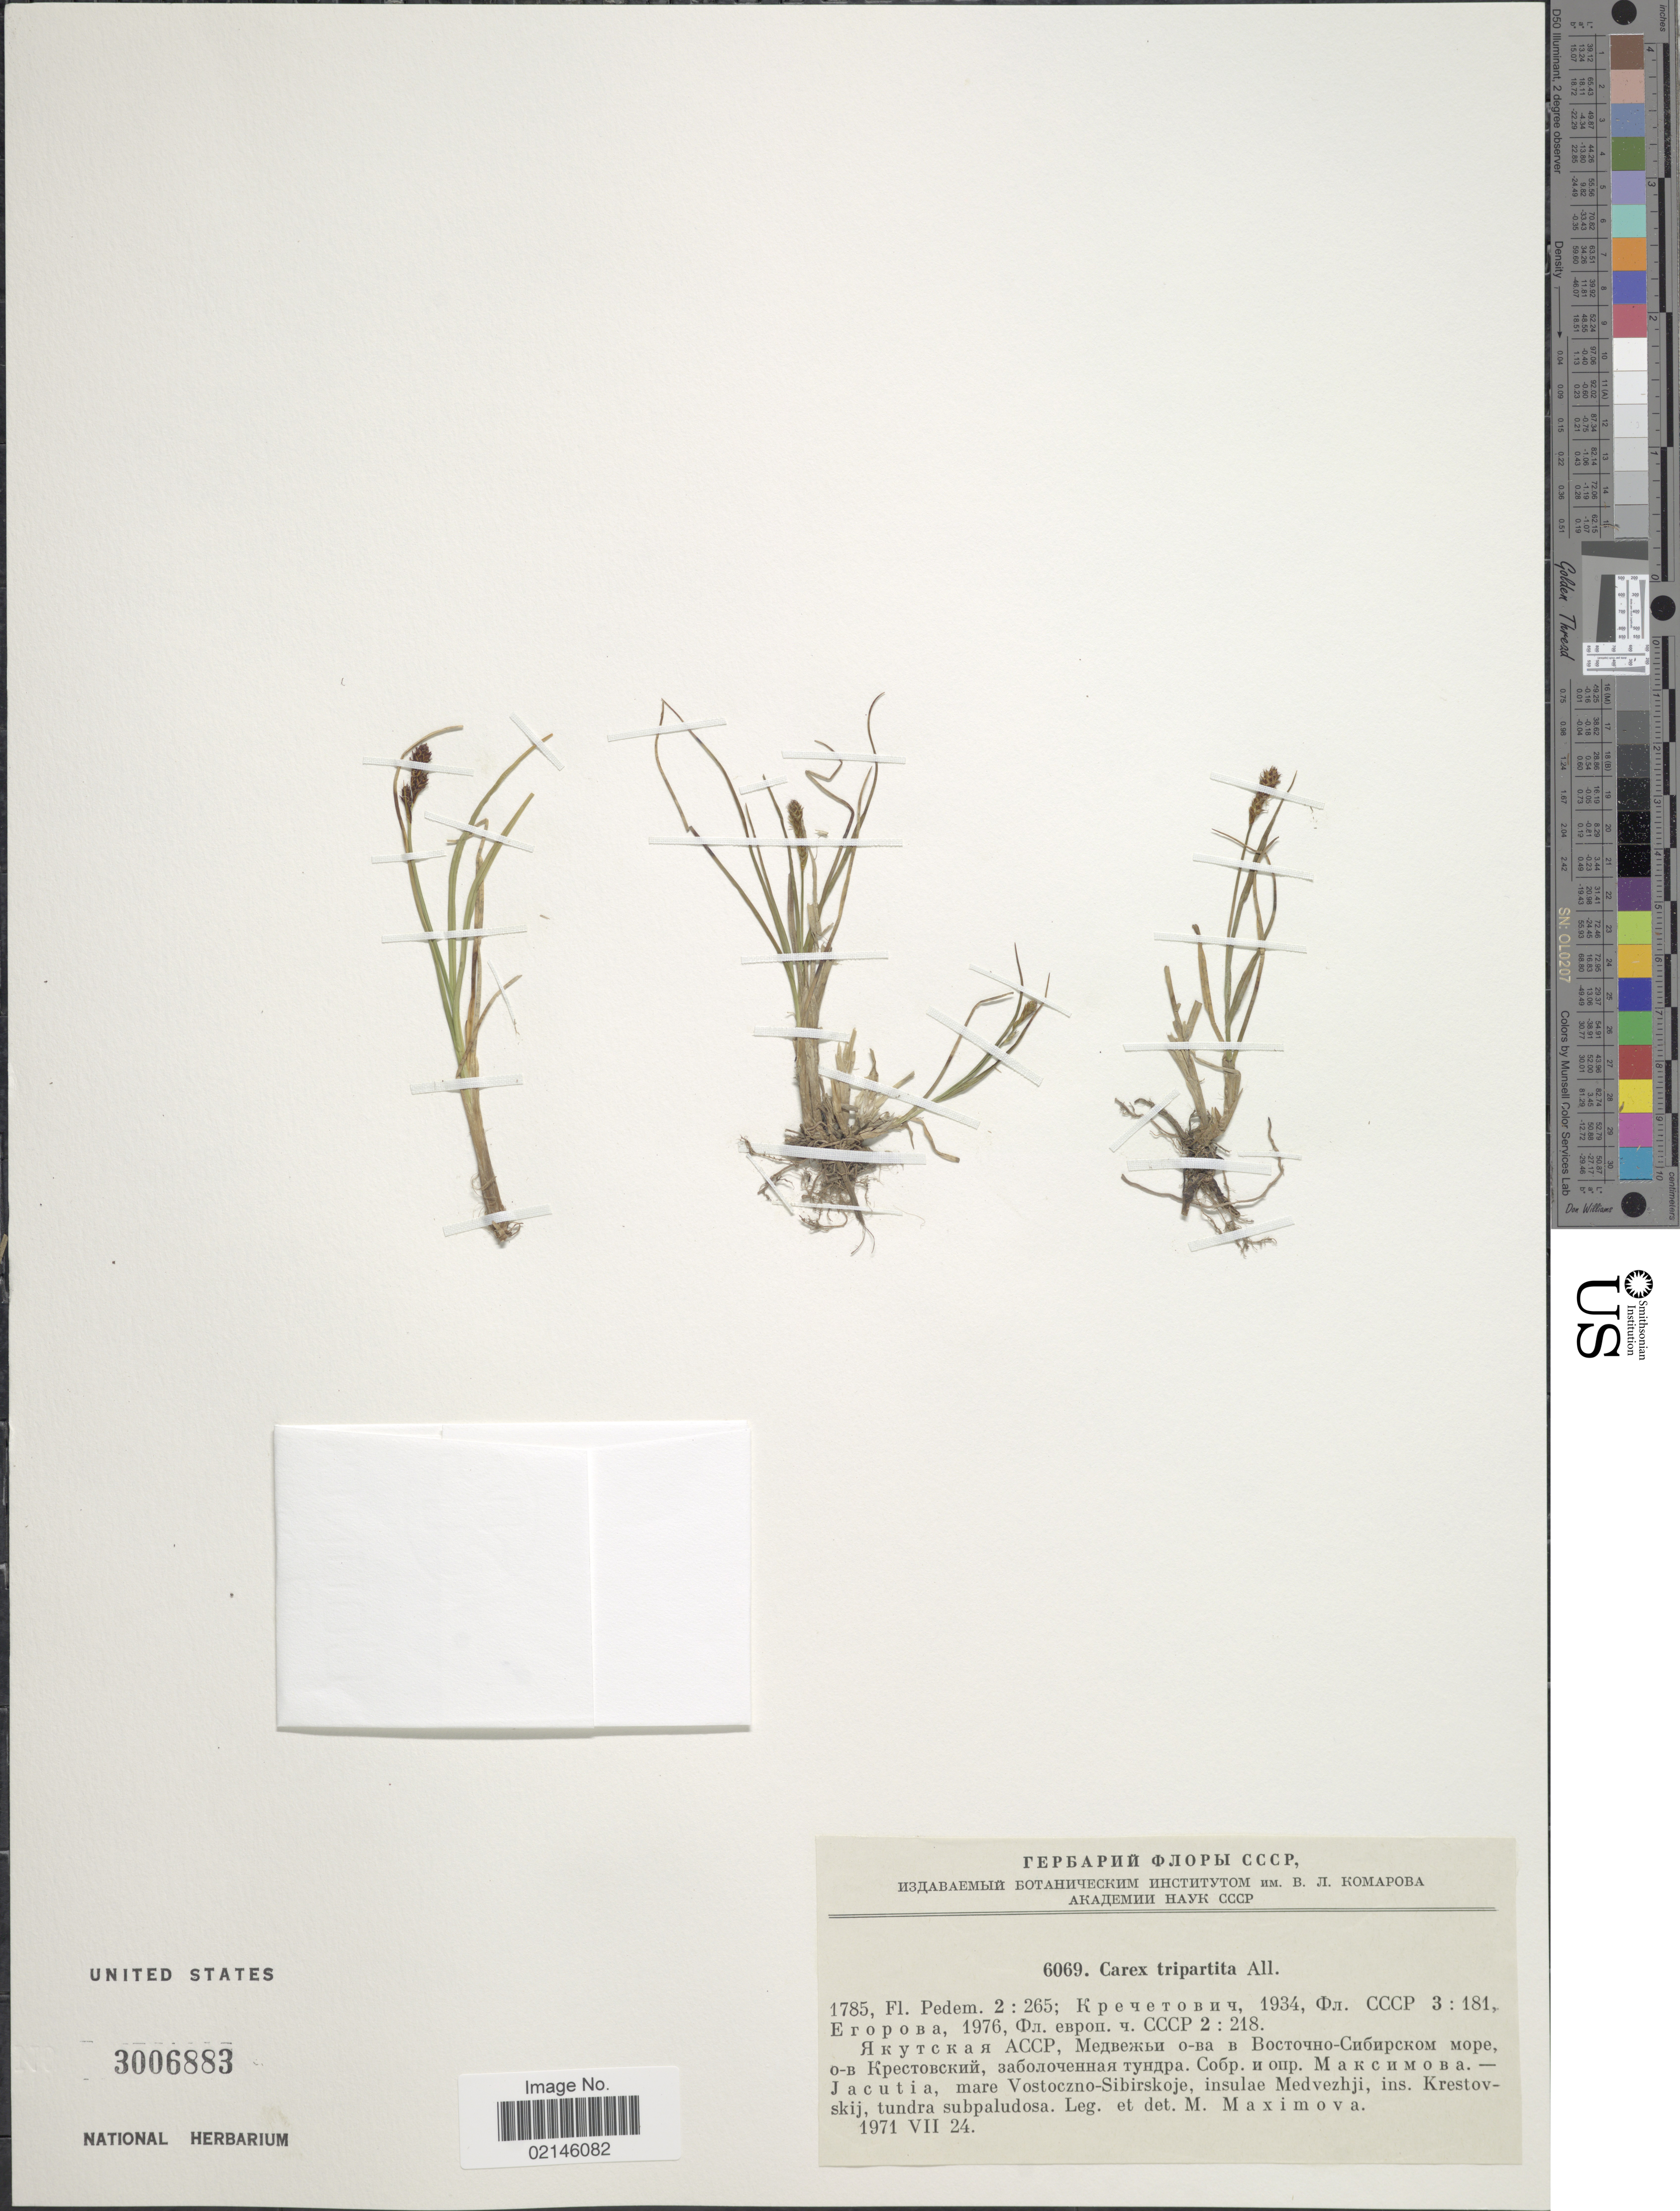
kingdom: Plantae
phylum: Tracheophyta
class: Liliopsida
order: Poales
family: Cyperaceae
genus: Carex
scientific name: Carex lachenalii subsp. lachenalii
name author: Schkuhr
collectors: M. Maximova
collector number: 6069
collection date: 1971-07-24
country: Russian Federation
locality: Jacutia, mare Vostoczno-Sibirskoje, insulae Medvezhji, ins. Krestovskij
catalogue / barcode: US 3006883